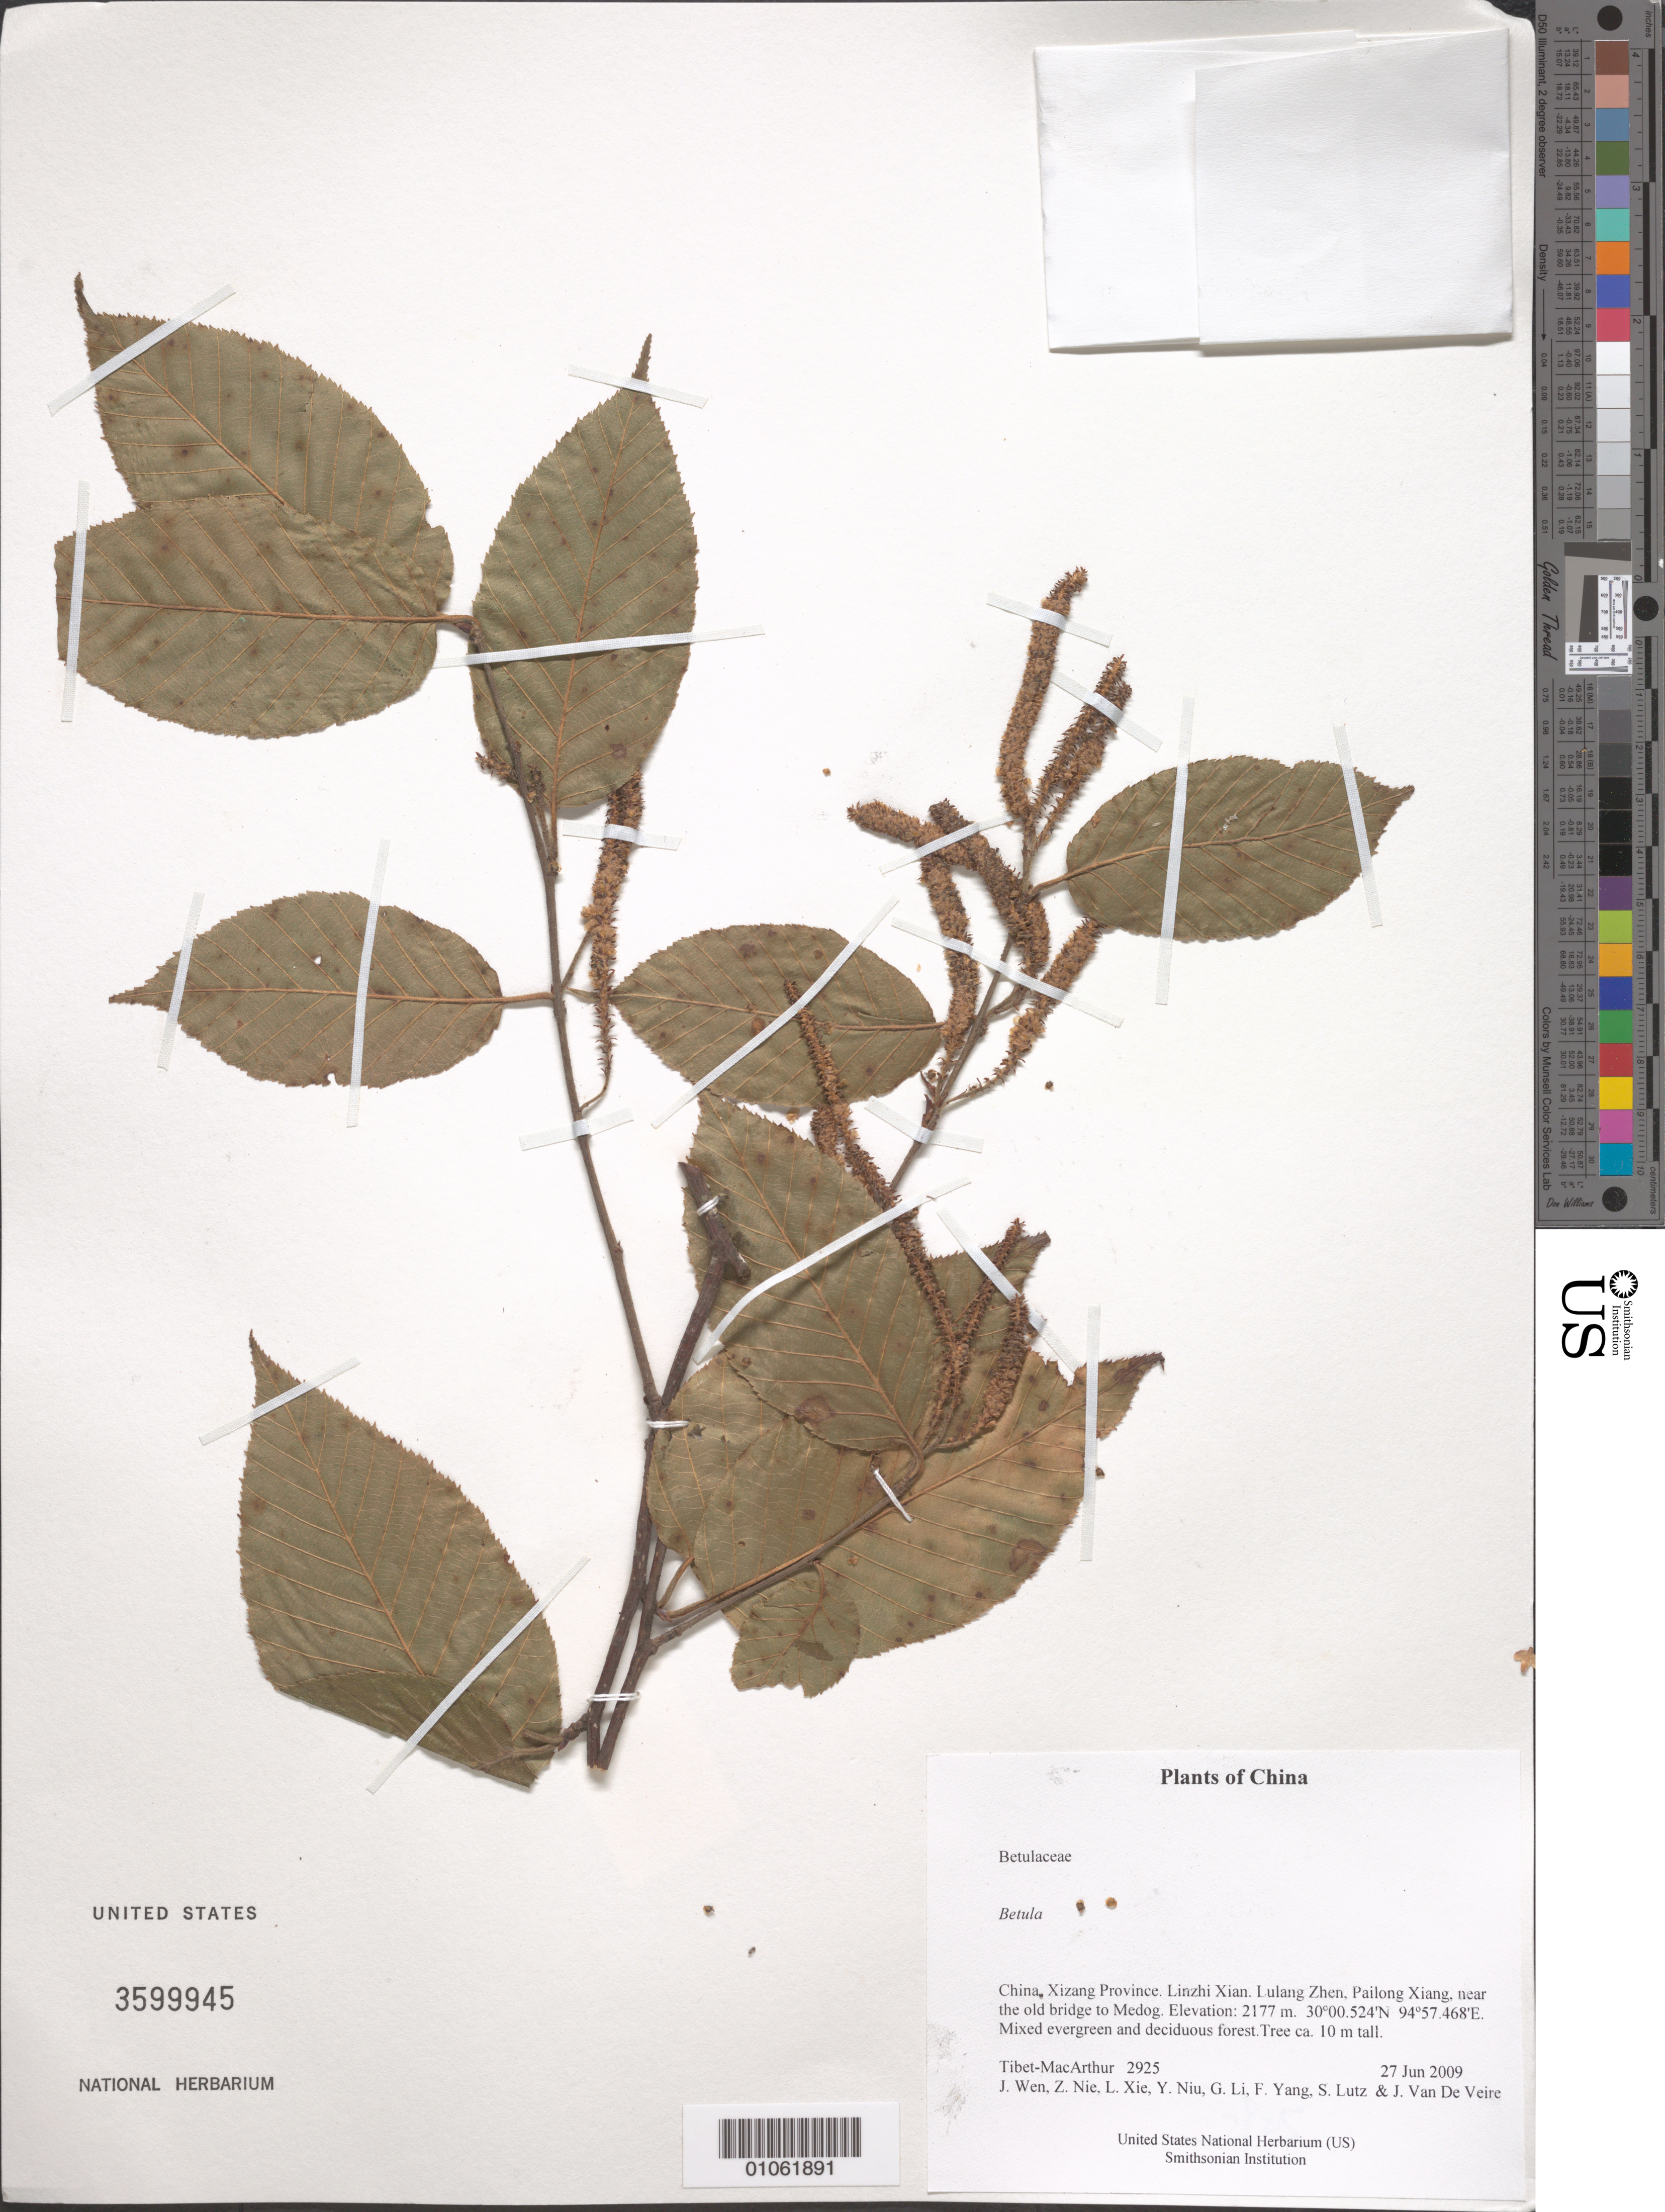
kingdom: Plantae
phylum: Tracheophyta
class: Magnoliopsida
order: Fagales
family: Betulaceae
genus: Betula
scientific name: Betula sp.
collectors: Tibet-MacArthur, J. Wen, Z. Nie, L. Xie, Y. Niu, G. Li, F. Yang, S. Lutz & J. Van De Veire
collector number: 2925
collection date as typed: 27 Jun 2009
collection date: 2009-06-27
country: China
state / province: Xizang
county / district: Linzhi Xian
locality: Lulang Zhen, Pailong Xiang, near the old bridge to Medog.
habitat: Mixed evergreen and deciduous forest.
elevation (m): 2177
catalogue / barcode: US 3599945